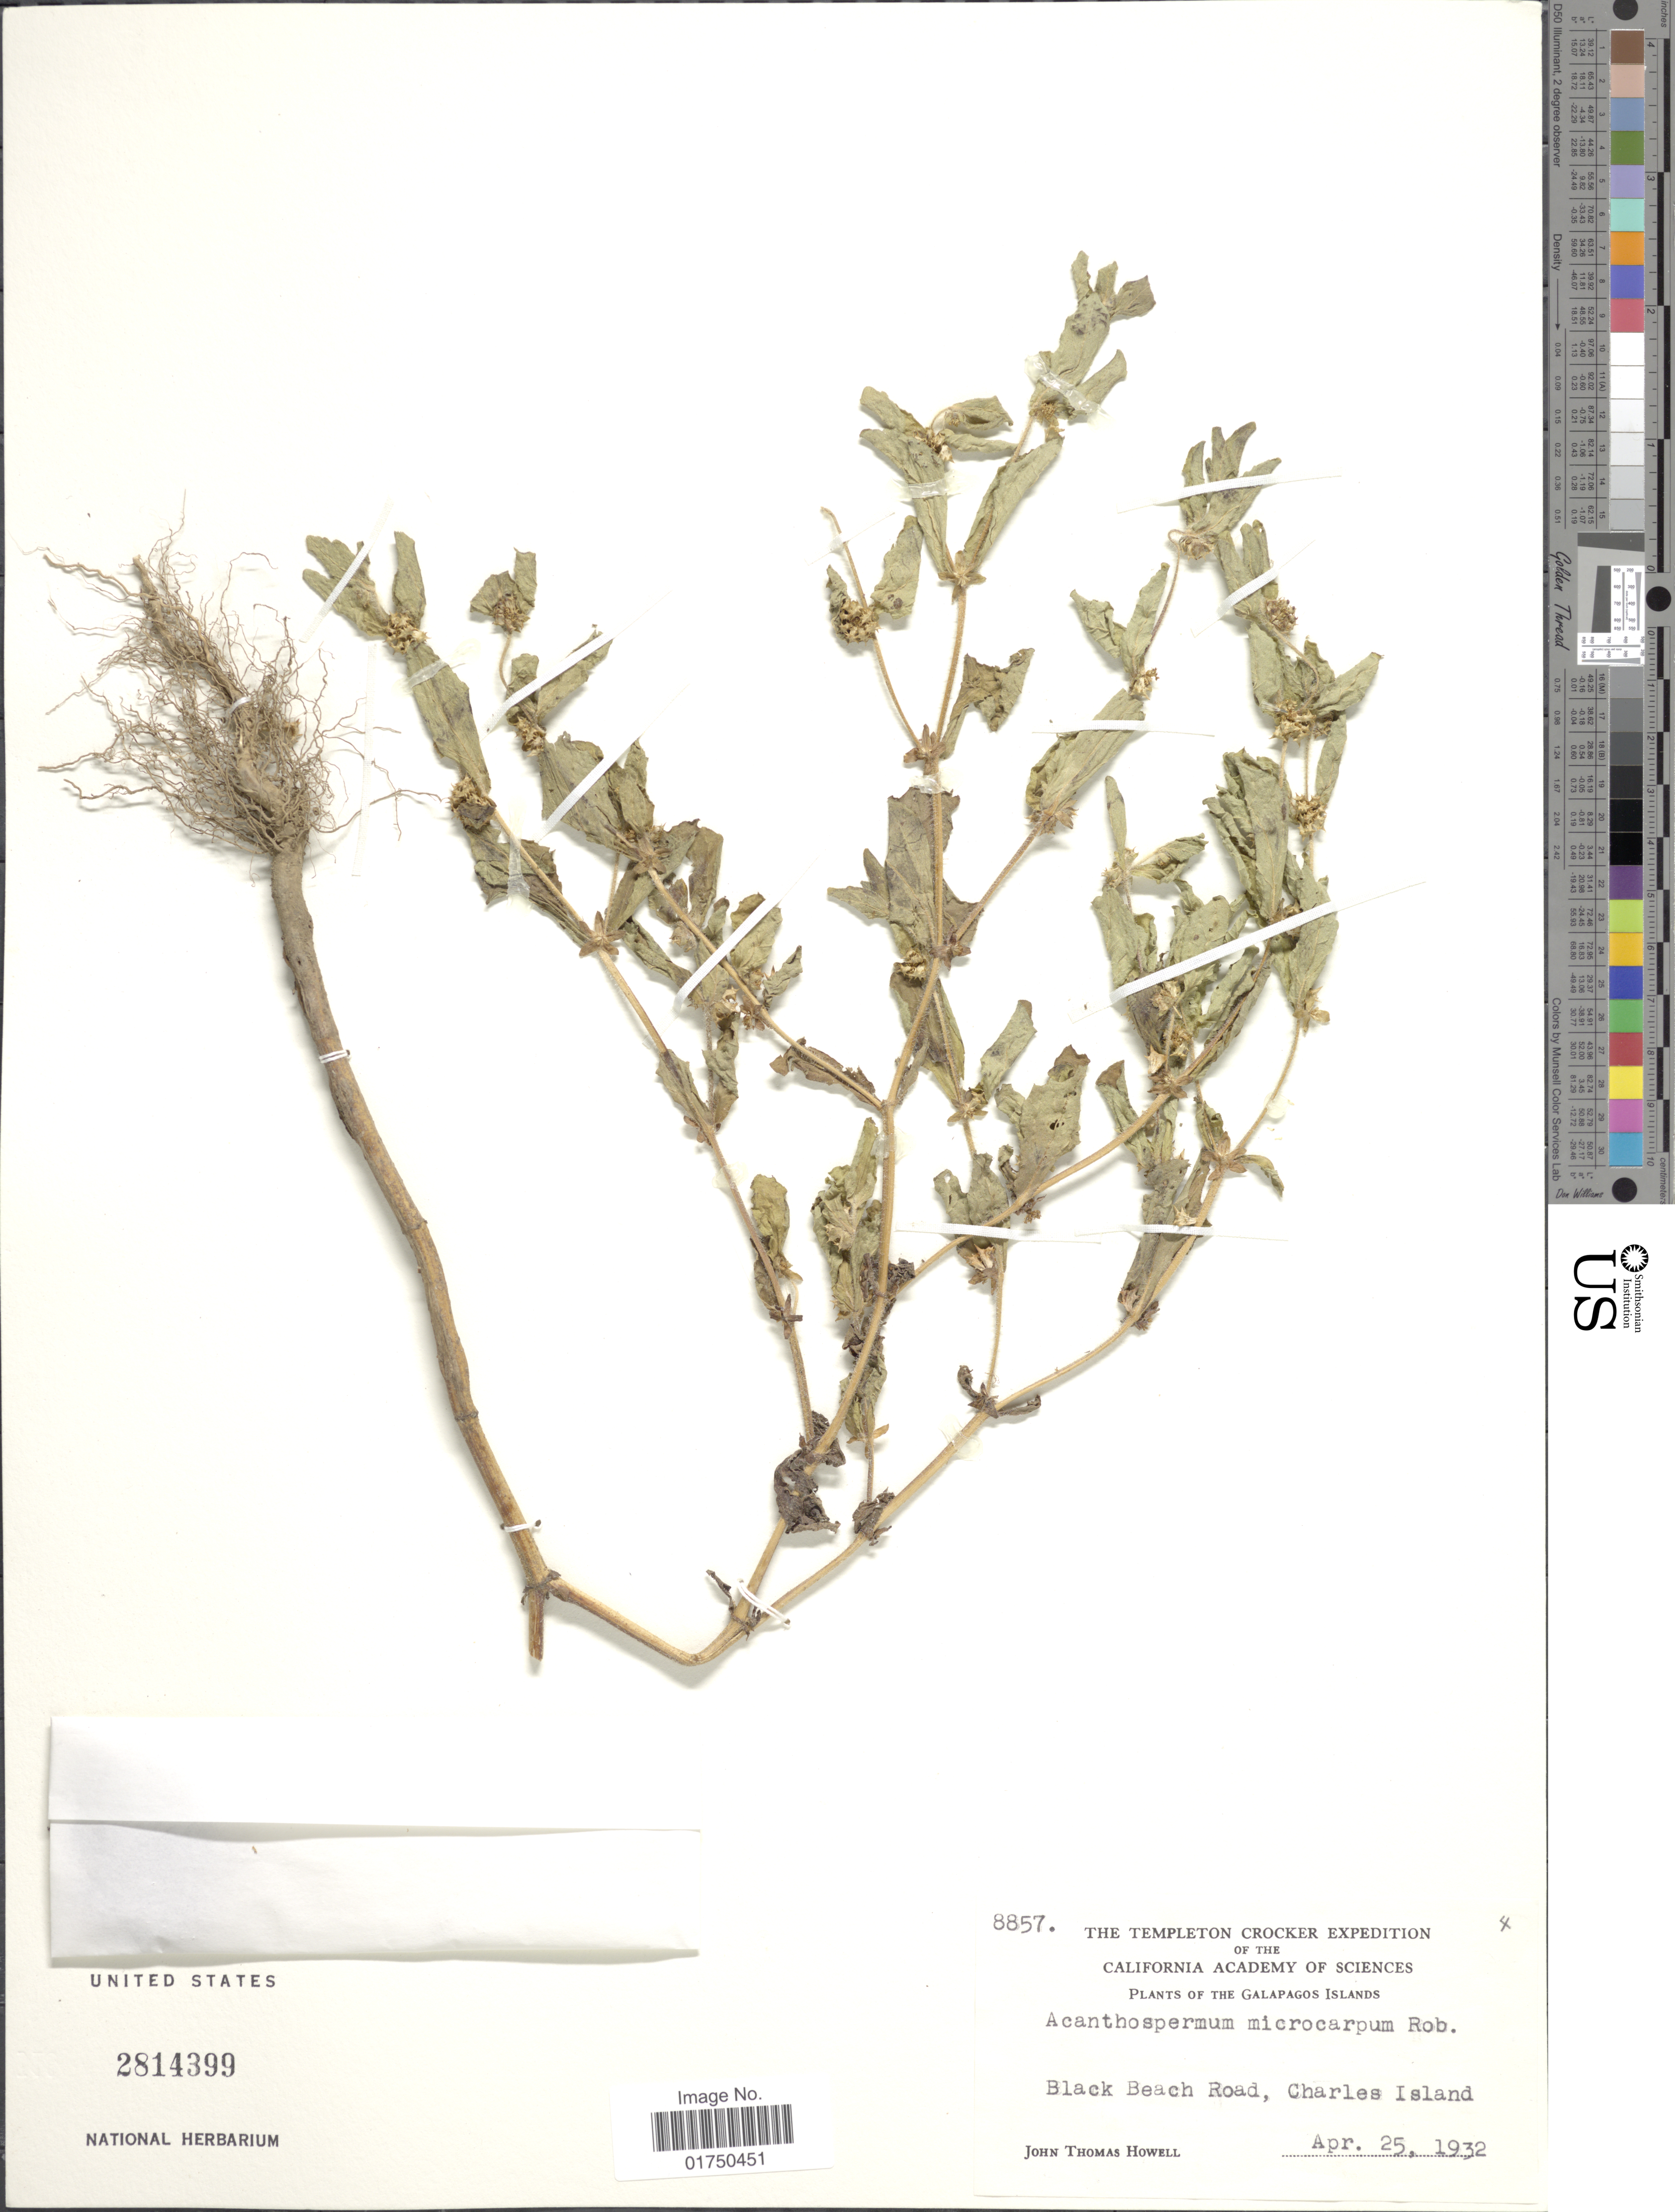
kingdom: Plantae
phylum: Tracheophyta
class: Magnoliopsida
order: Asterales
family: Asteraceae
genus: Acanthospermum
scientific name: Acanthospermum microcarpum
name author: B.L. Rob.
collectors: J. T. Howell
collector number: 8857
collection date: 1932-04-25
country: Ecuador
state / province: Colón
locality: Galapagos Islands. Black Beach Road, Charles Island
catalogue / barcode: US 2814399